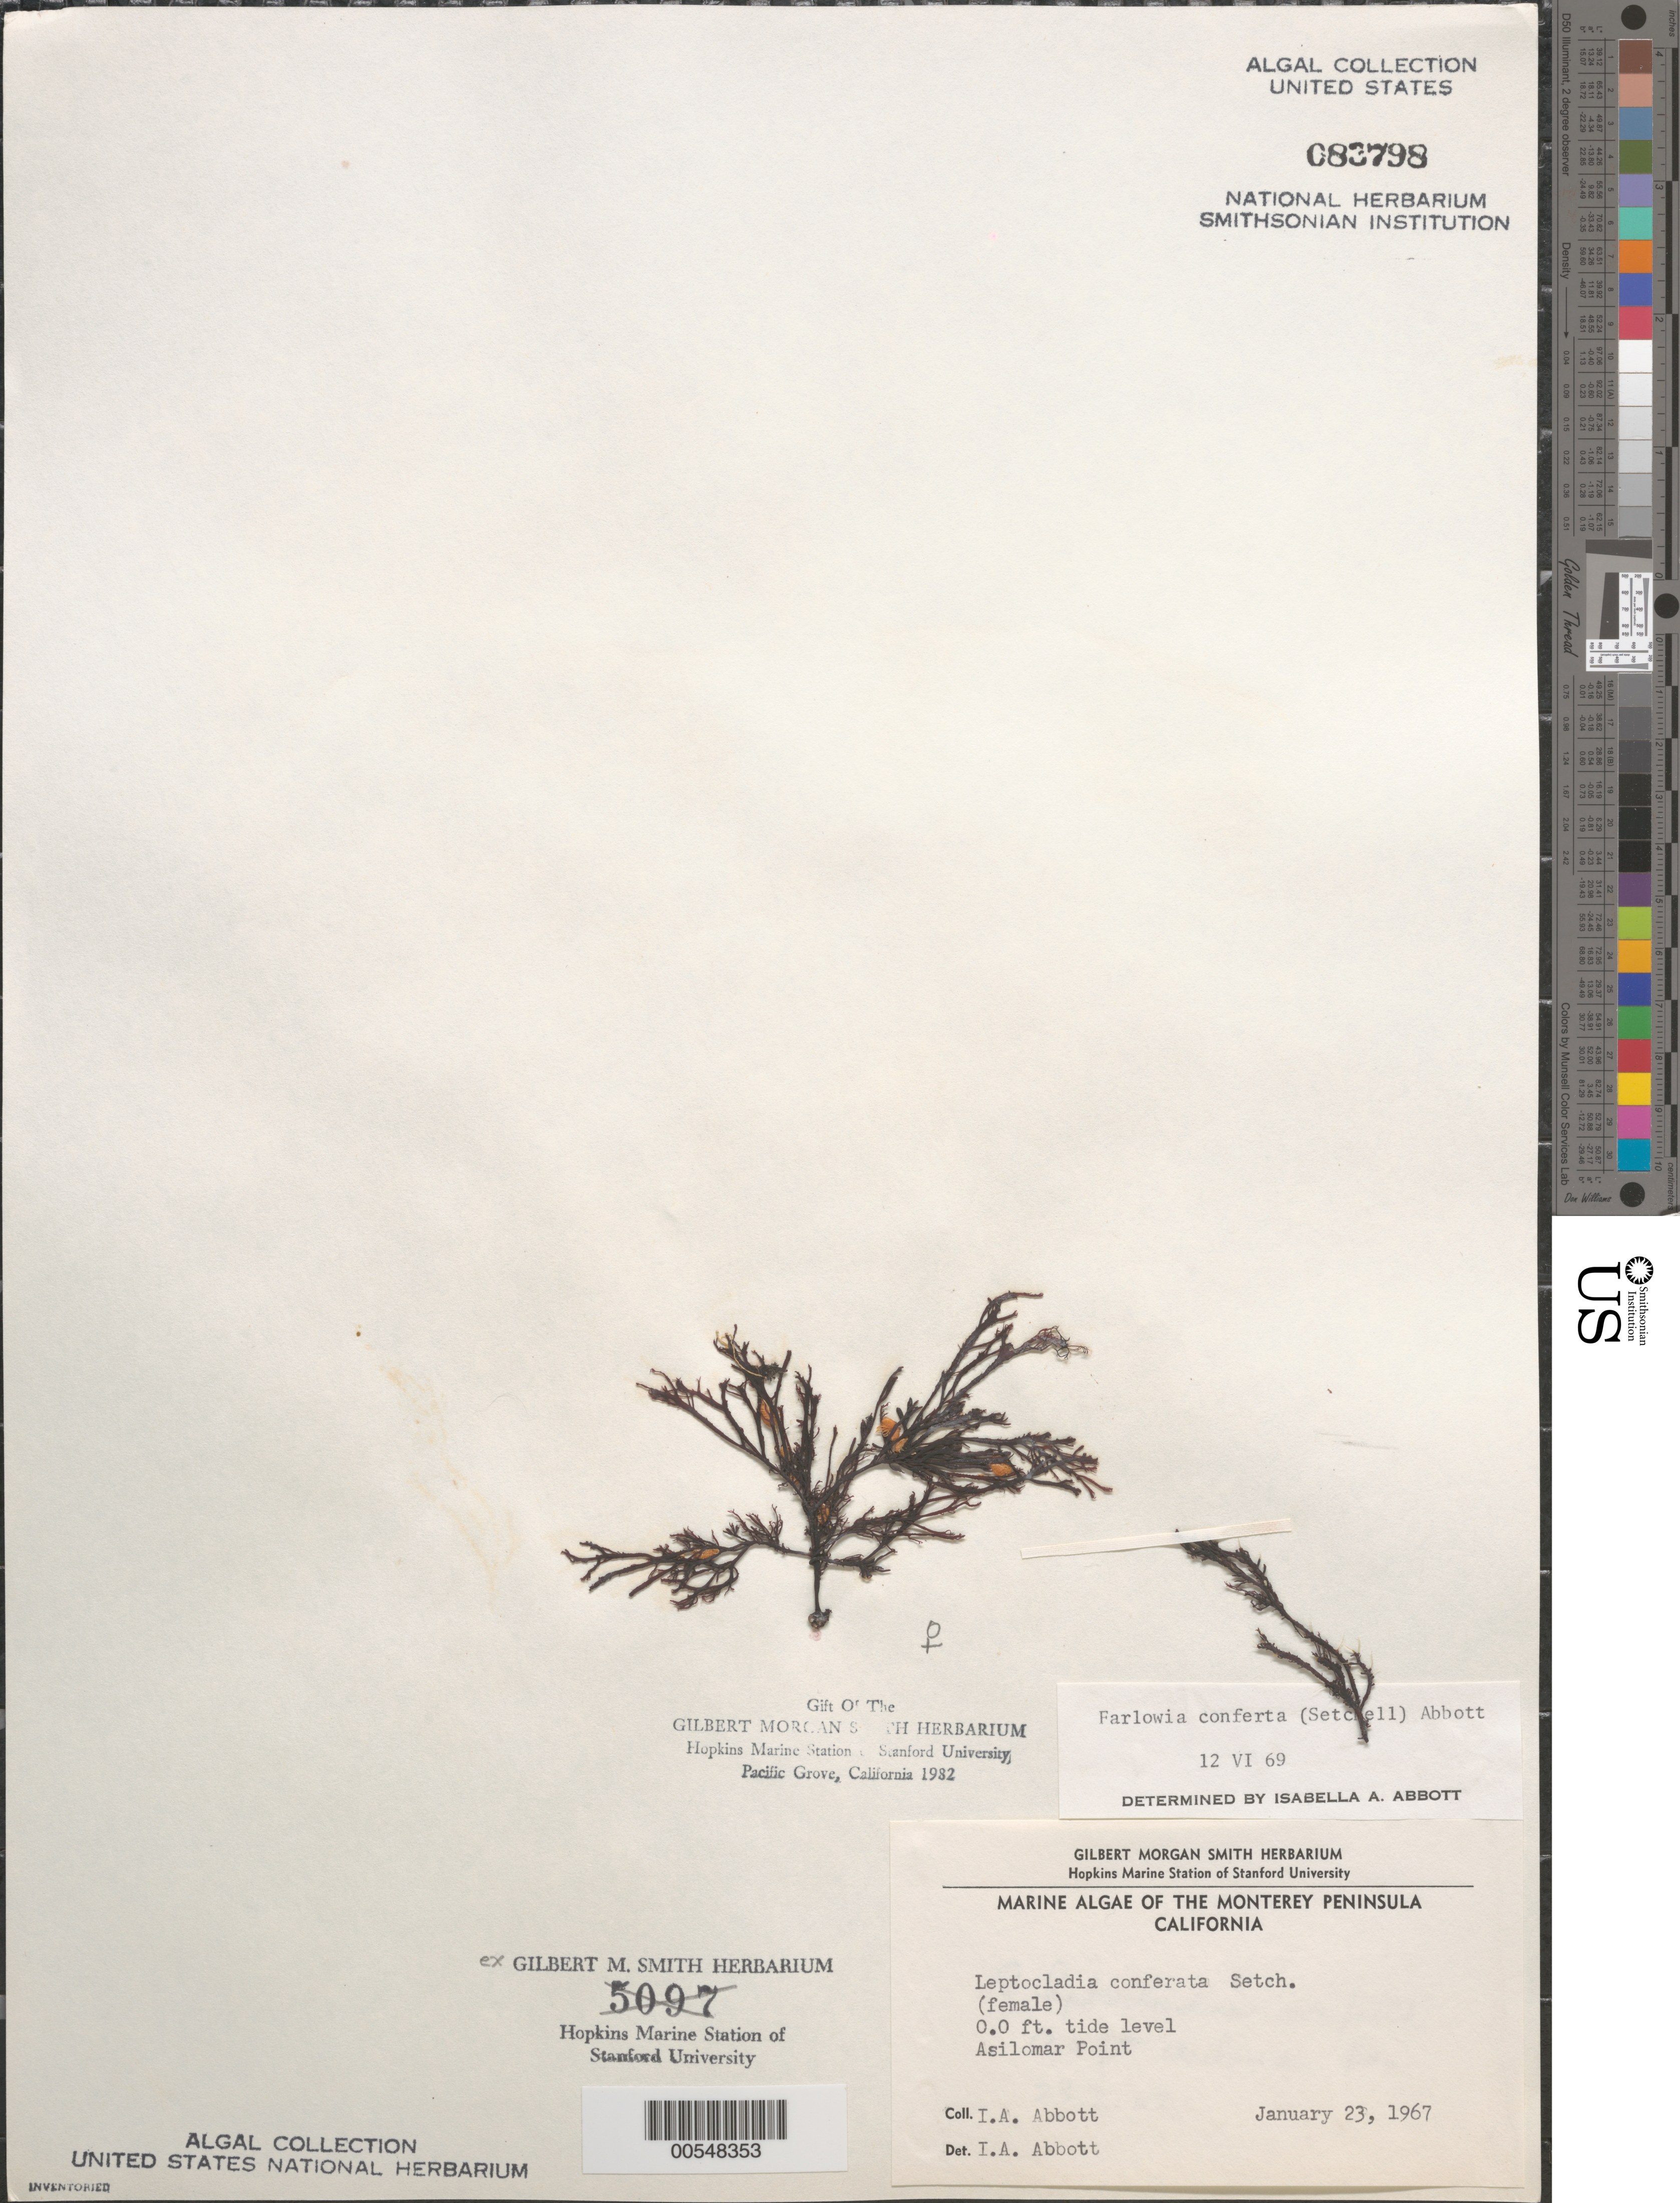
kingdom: Plantae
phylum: Rhodophyta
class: Florideophyceae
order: Gigartinales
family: Dumontiaceae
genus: Farlowia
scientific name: Farlowia conferta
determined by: Abbott, Isabella A.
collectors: I. A. Abbott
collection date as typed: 23 Jan 1967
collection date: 1967-01-23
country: United States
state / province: California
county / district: Monterey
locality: Asilomar Point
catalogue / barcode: US 83798